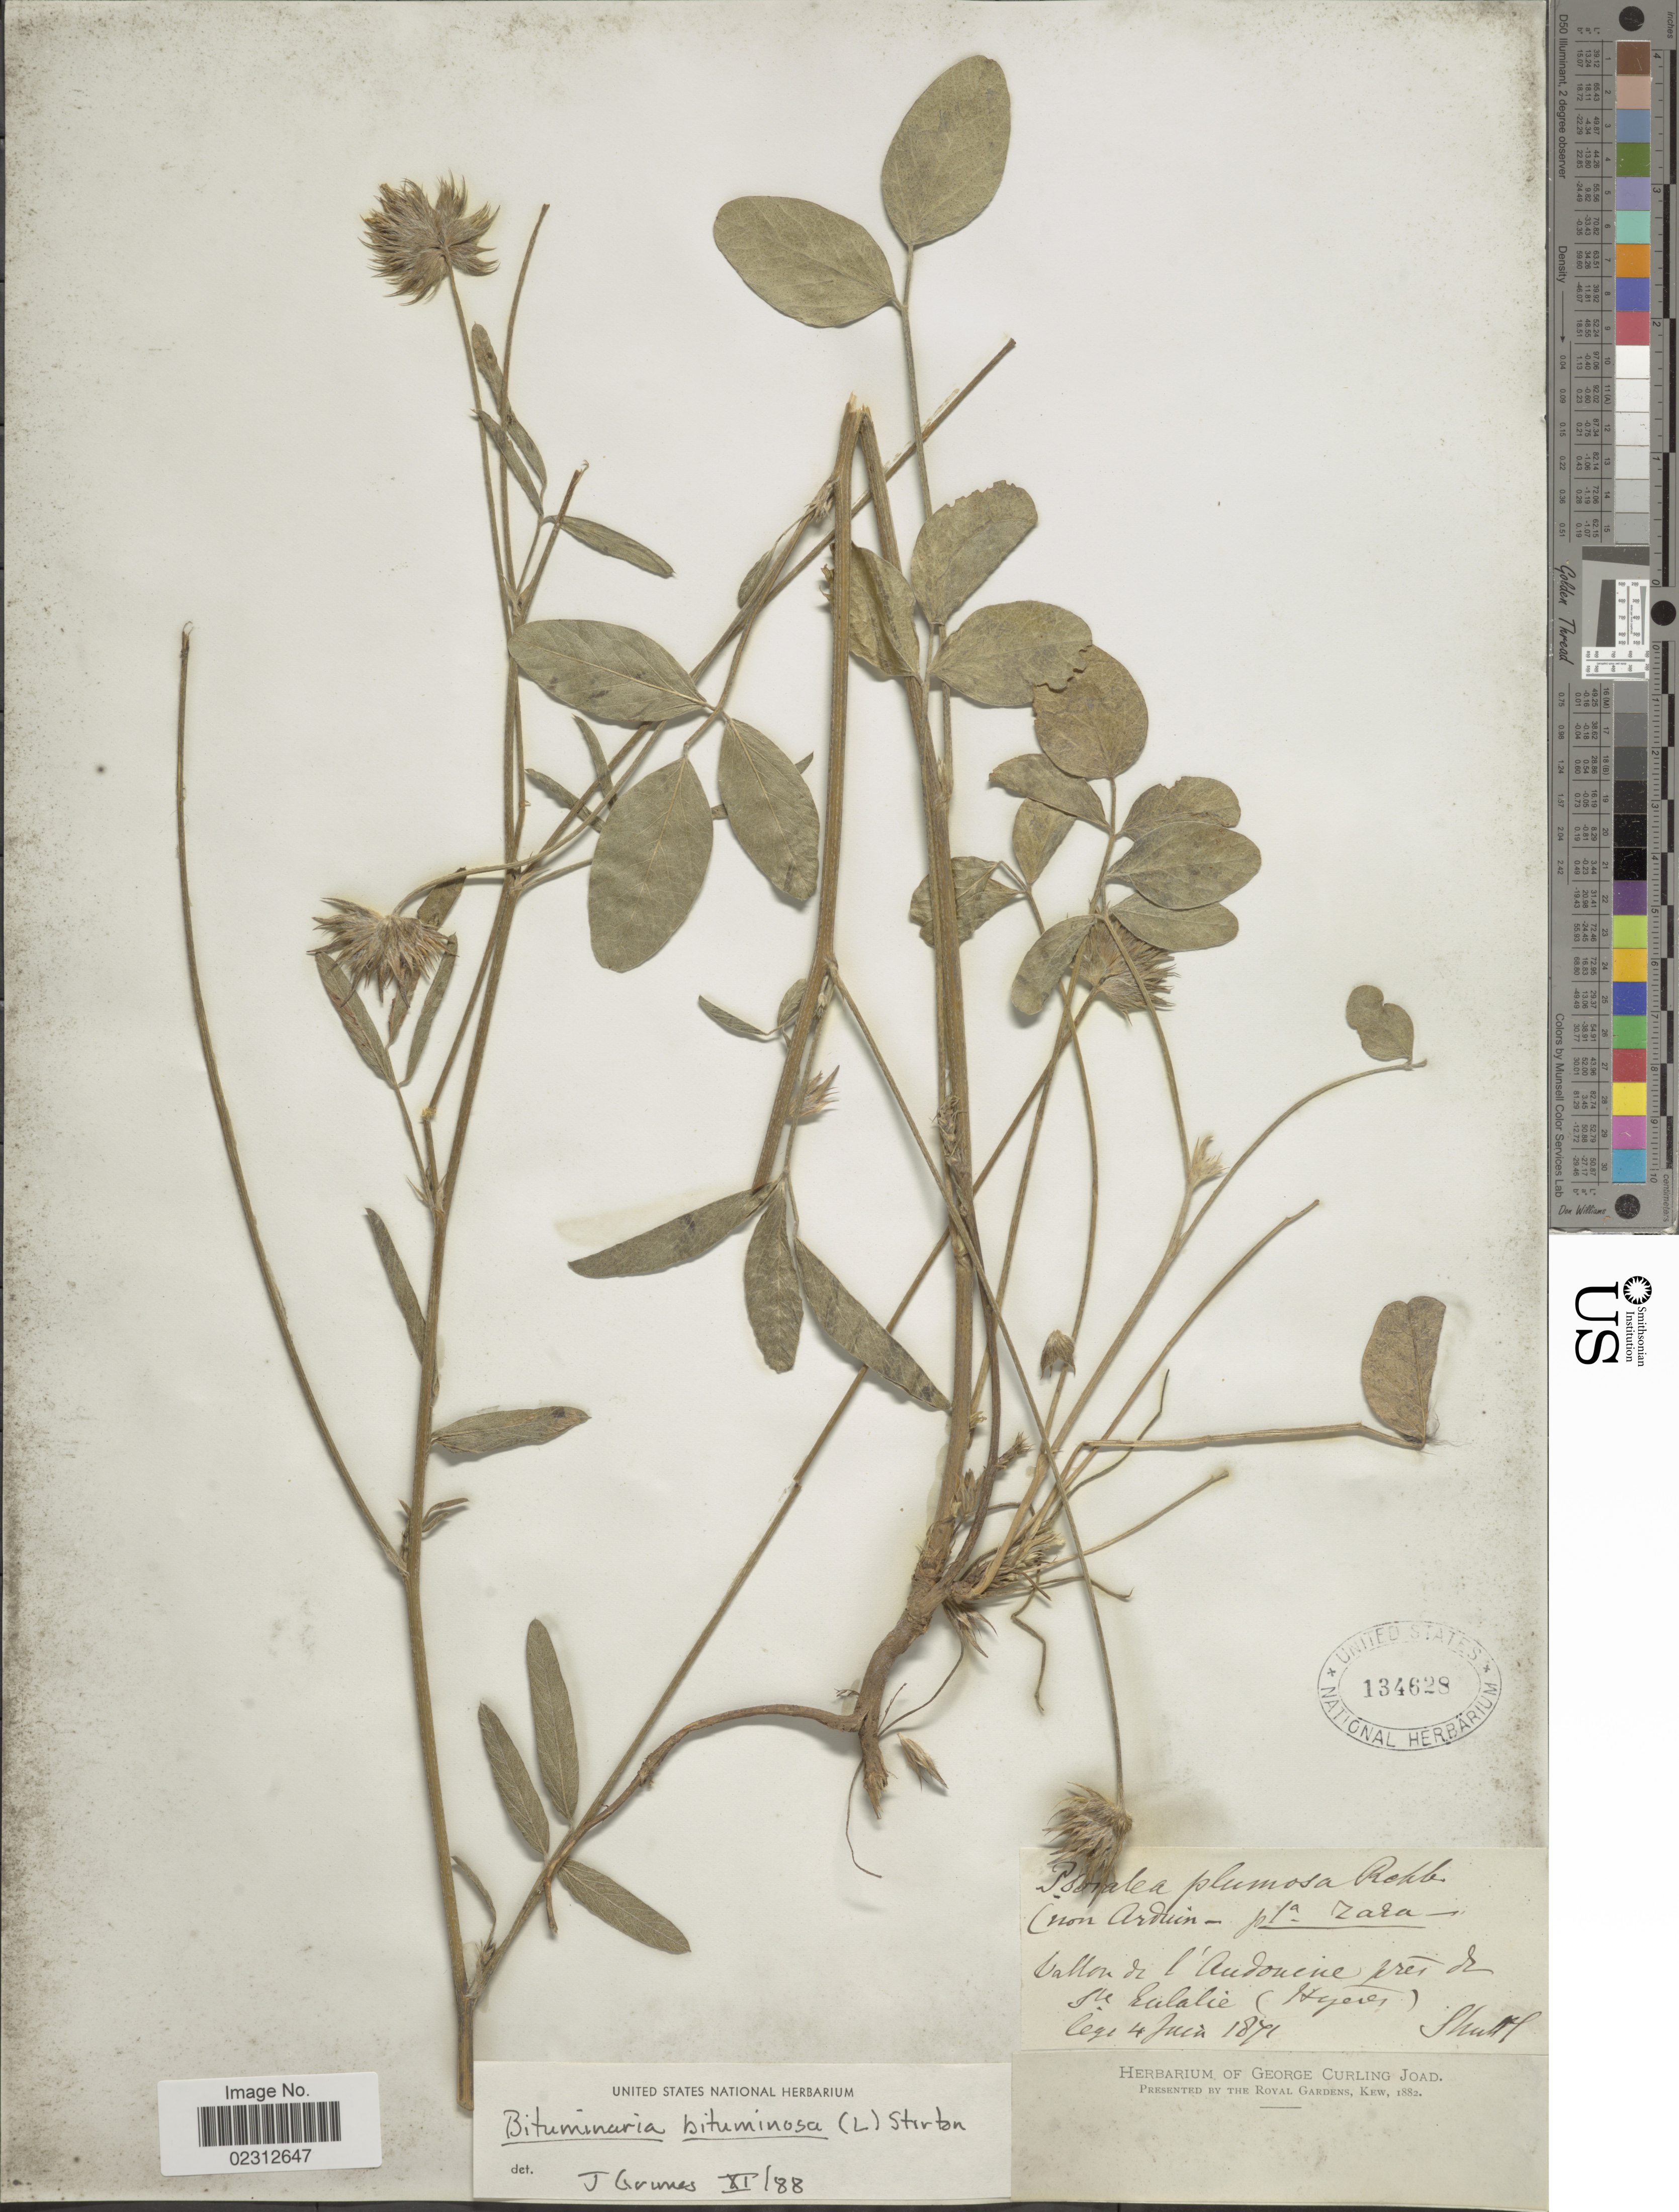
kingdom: Plantae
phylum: Tracheophyta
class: Magnoliopsida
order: Fabales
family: Fabaceae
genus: Bituminaria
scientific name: Bituminaria bituminosa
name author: (L.) C.H. Stirt.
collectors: -. Shultz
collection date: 1871-04-04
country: France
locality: Vallen di'l Audonine pres d [illegible text] Eulalie (Hyeres)[interpreted]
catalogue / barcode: US 134628